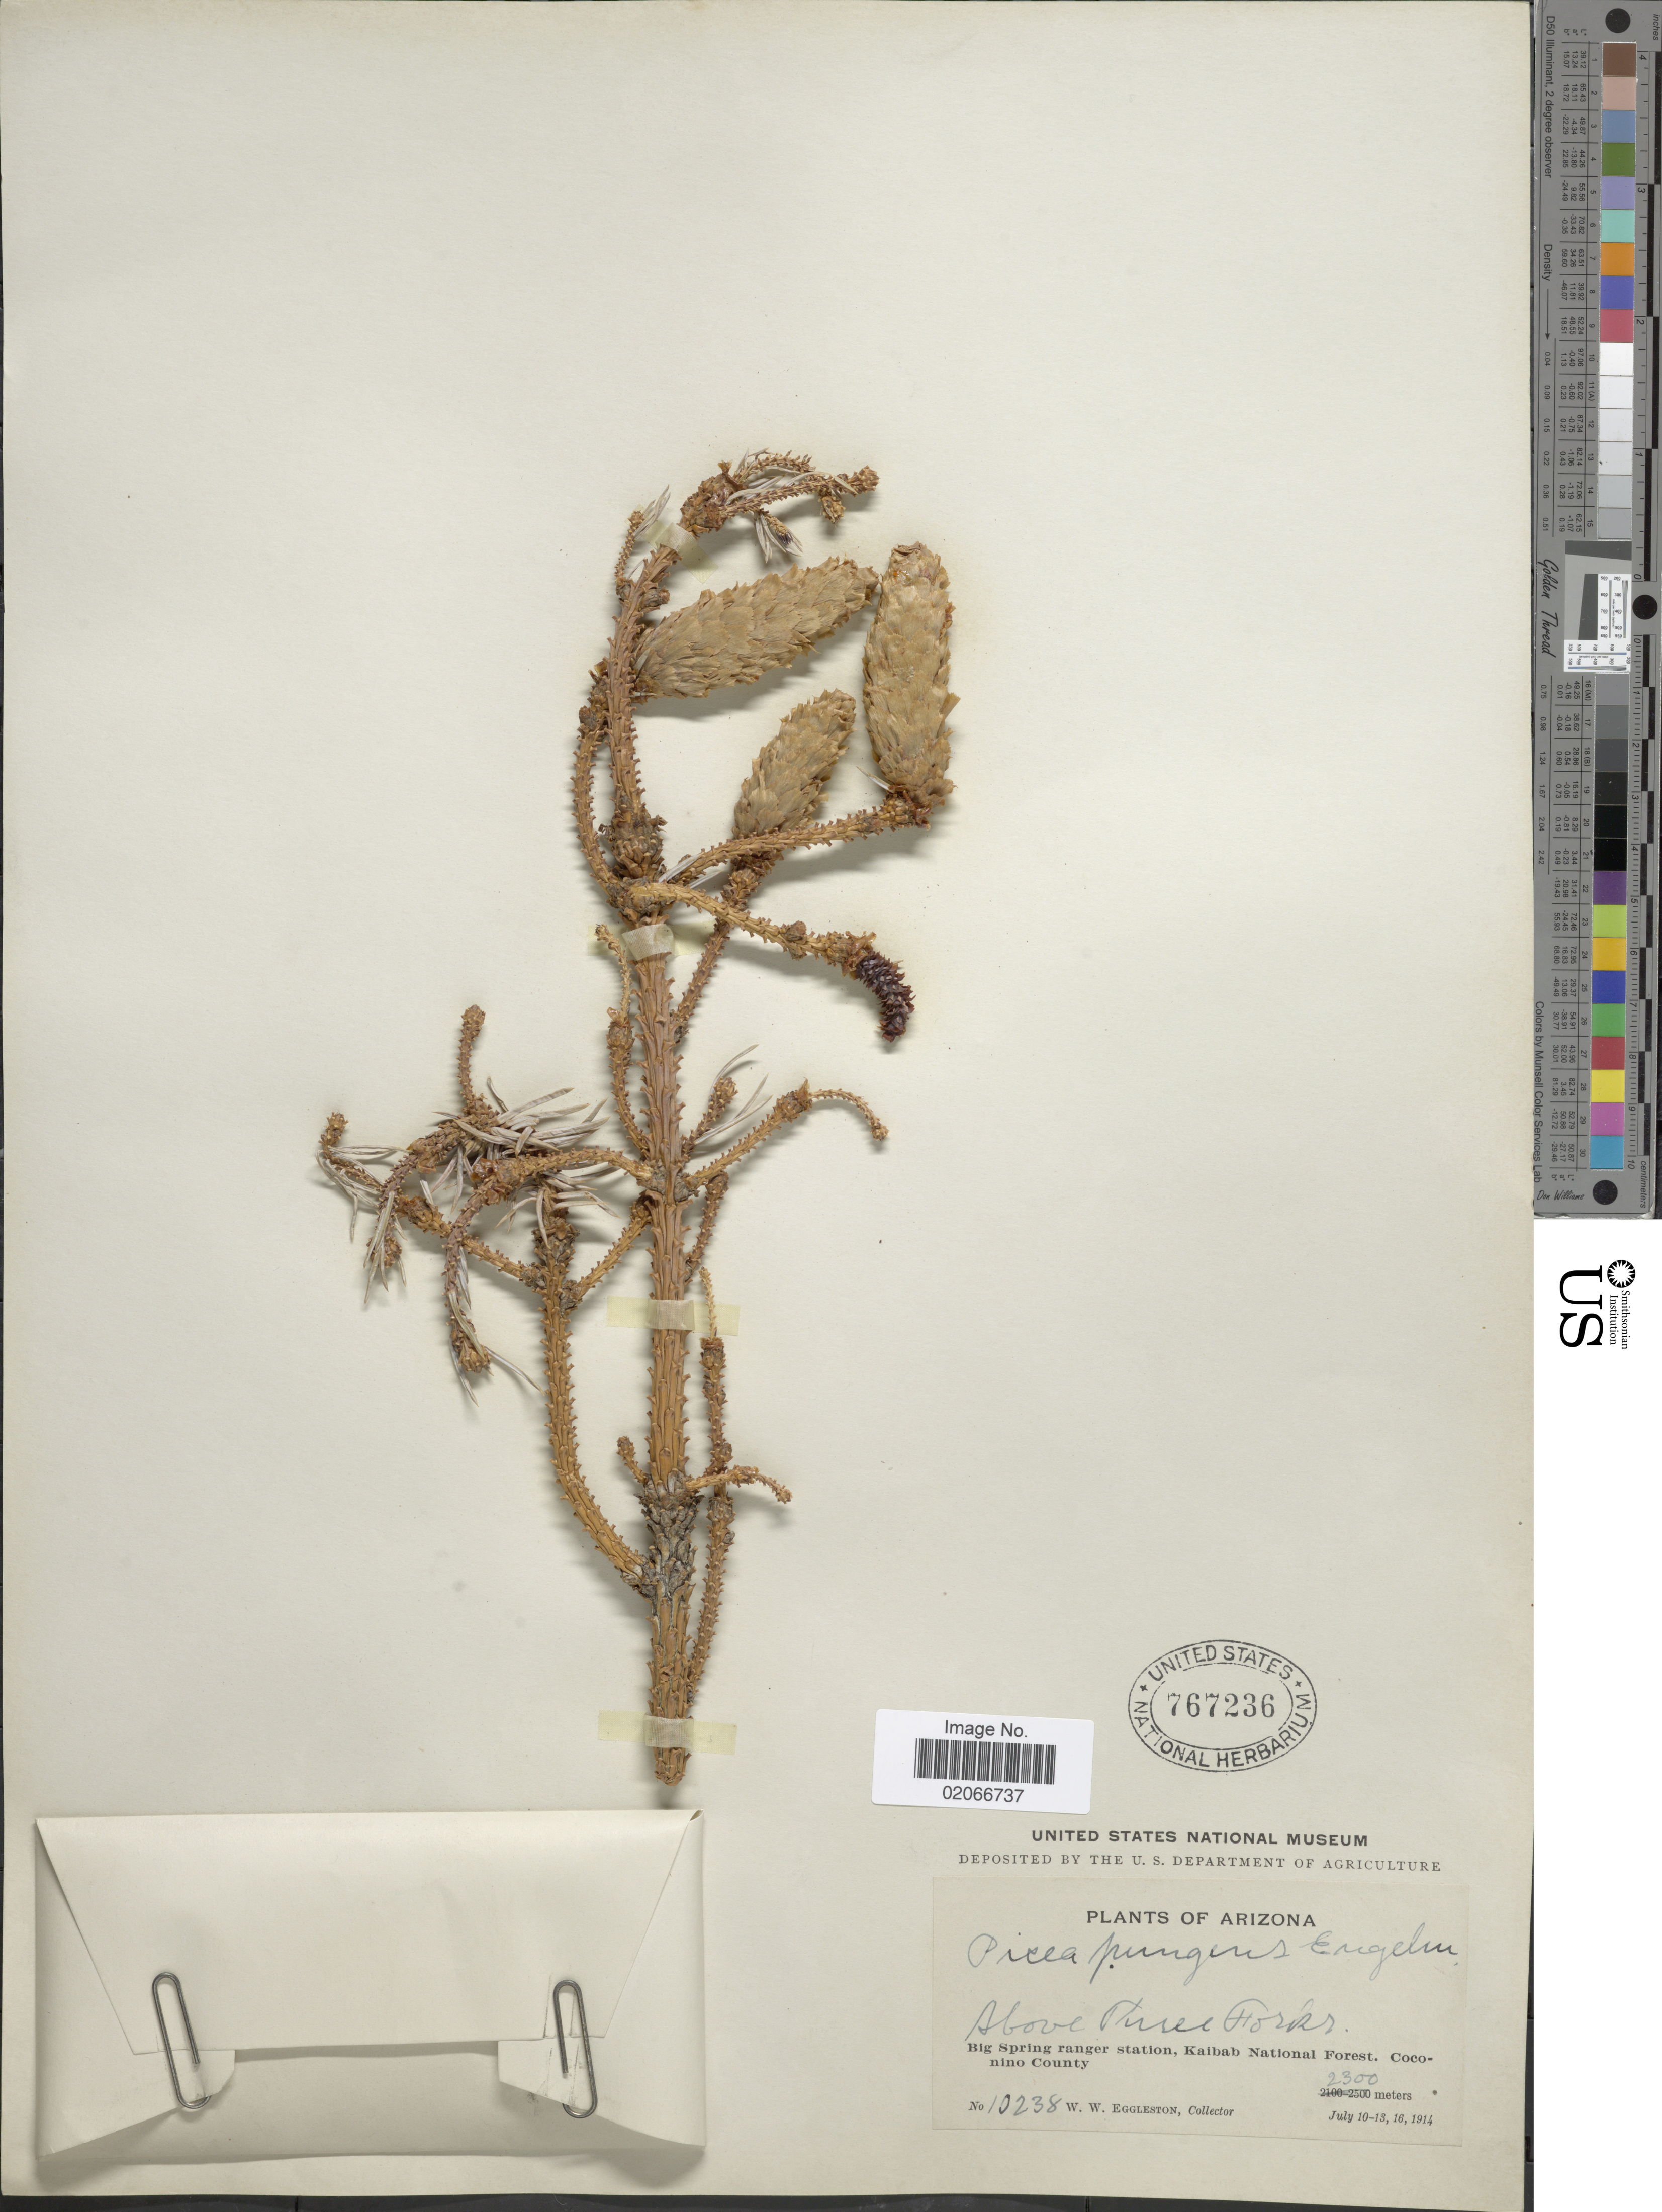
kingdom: Plantae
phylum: Tracheophyta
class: Pinopsida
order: Pinales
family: Pinaceae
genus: Picea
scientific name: Picea pungens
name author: Engelm.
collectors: W. W. Eggleston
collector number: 10238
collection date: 1914-07-10/1914-07-16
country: United States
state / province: Arizona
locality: Above Three Forks, Big Spring ranger station, Kaibab National Forest, Coconino County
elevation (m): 2300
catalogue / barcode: US 767236